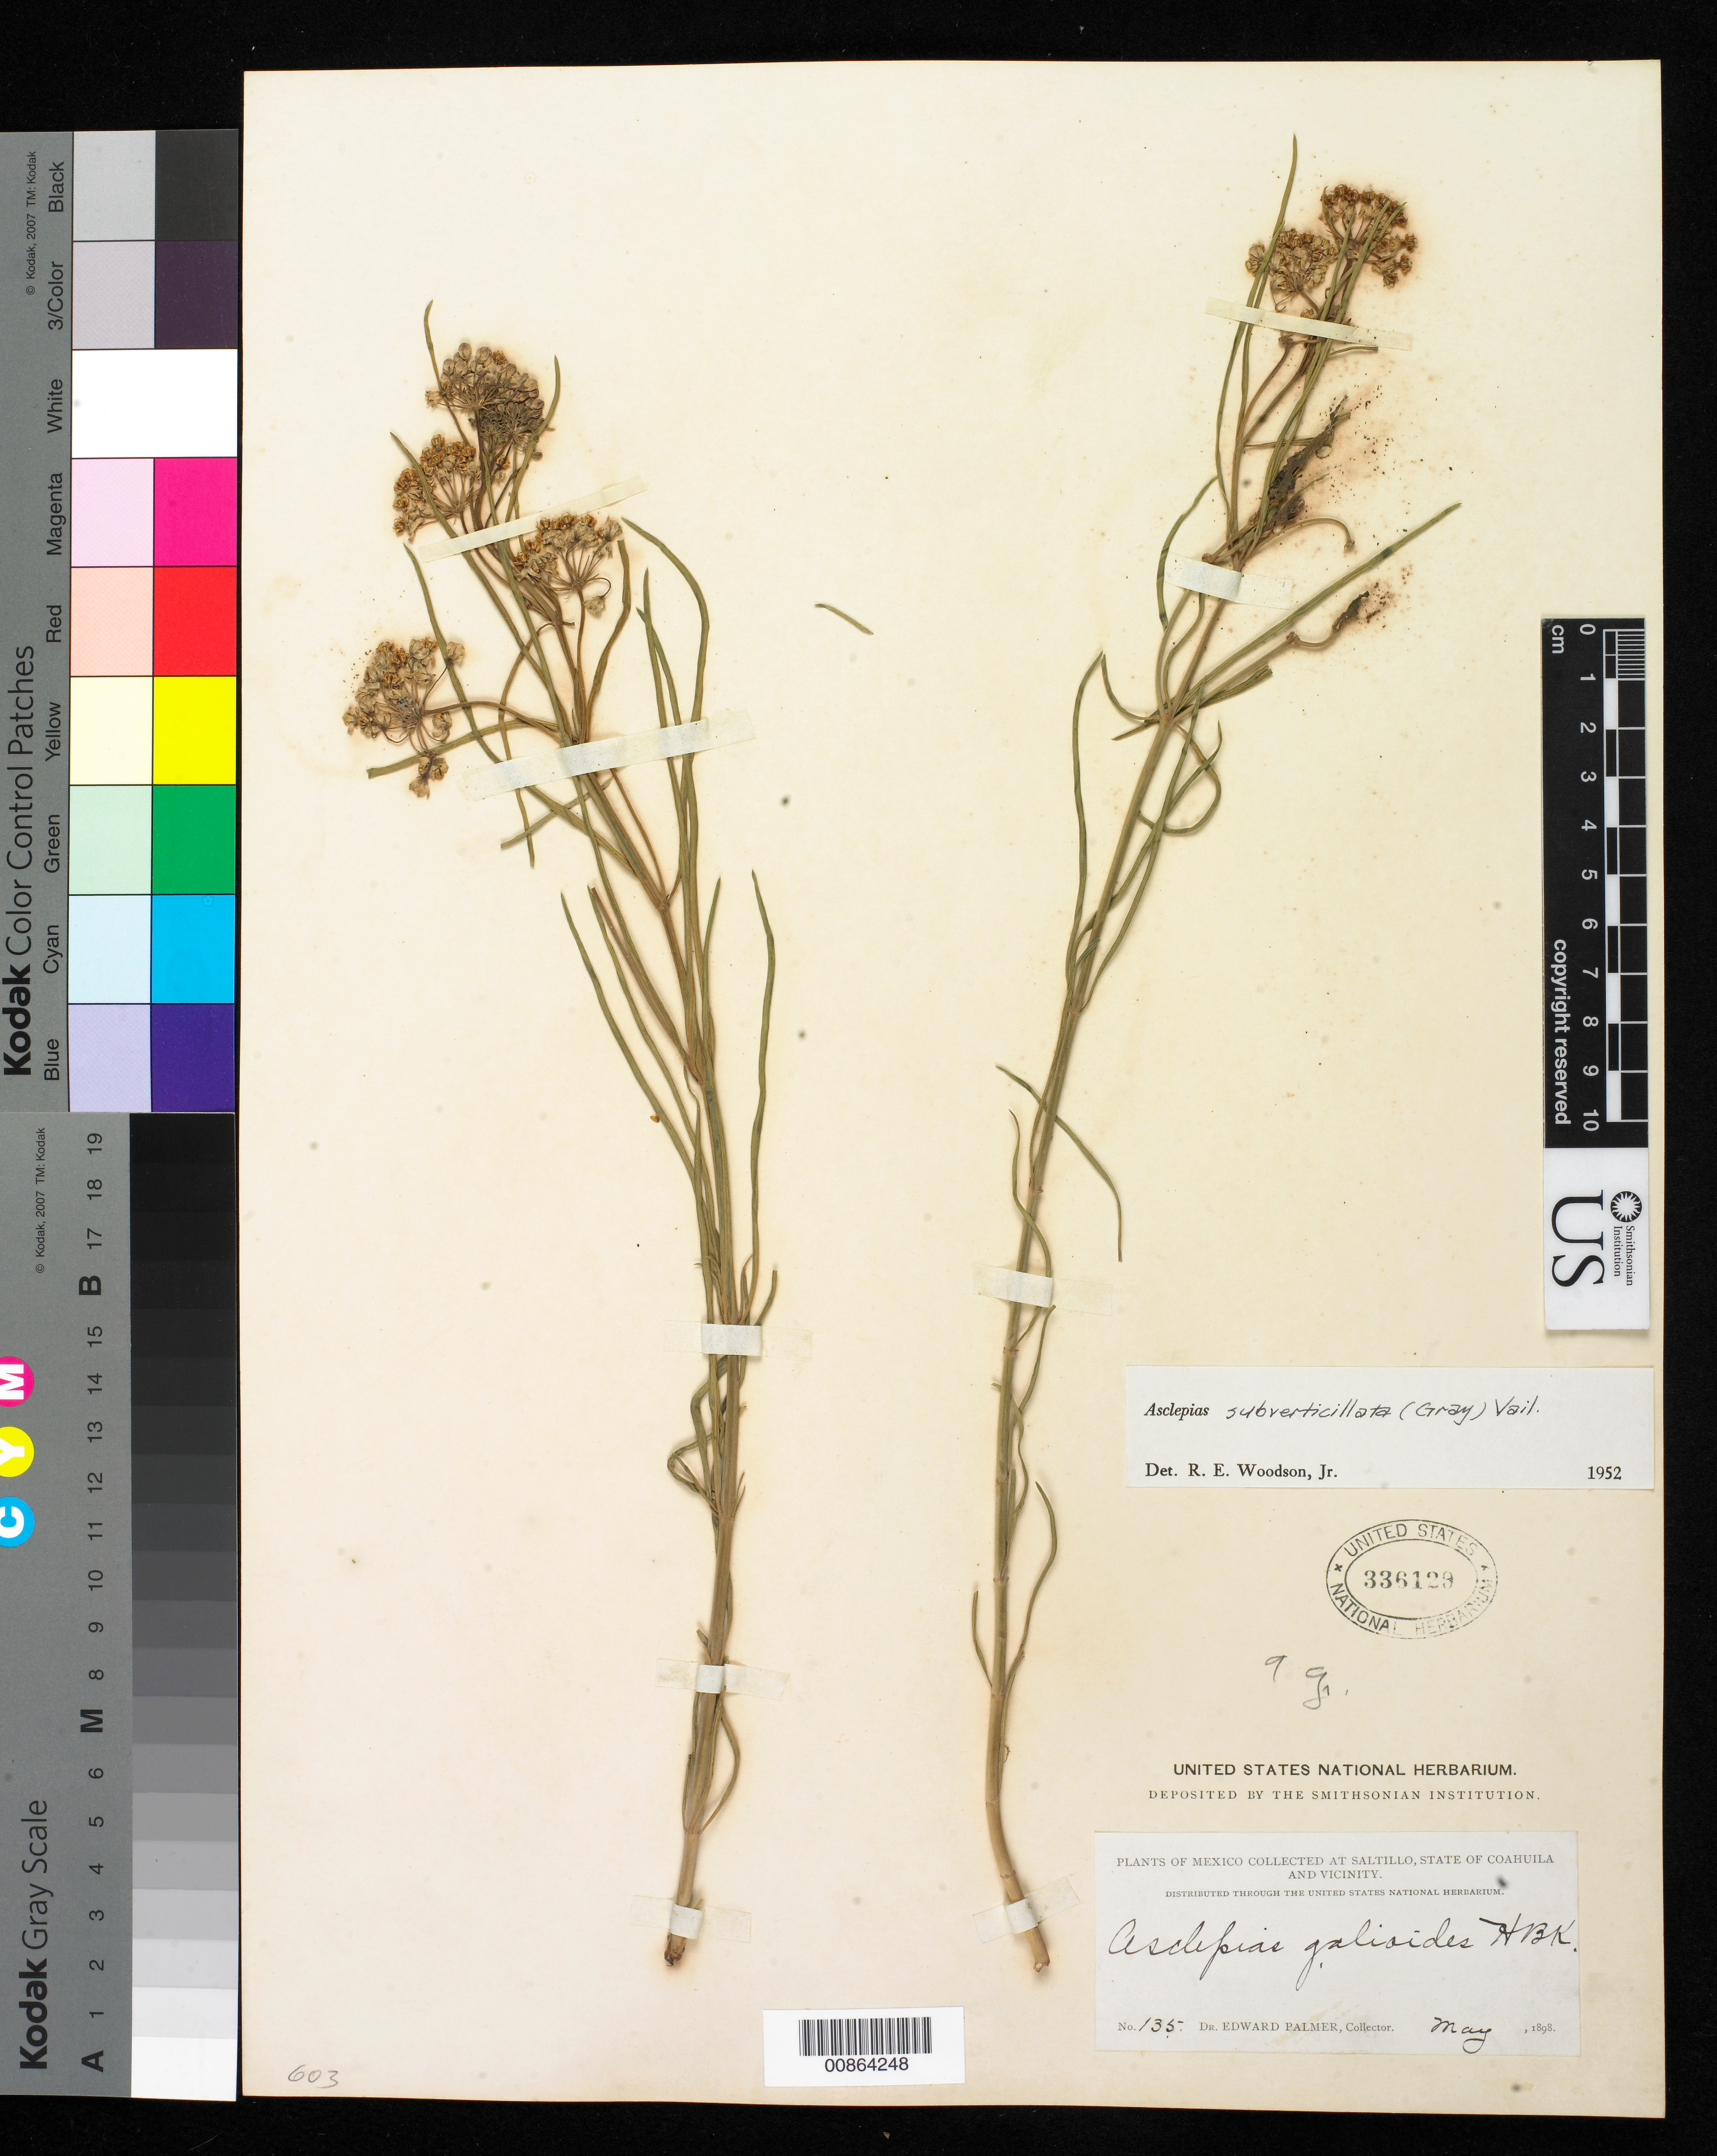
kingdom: Plantae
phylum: Tracheophyta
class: Magnoliopsida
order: Gentianales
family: Apocynaceae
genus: Asclepias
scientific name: Asclepias subverticillata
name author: (A. Gray) Vail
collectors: E. Palmer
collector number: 135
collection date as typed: May 1898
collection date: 1898-05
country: Mexico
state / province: Coahuila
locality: Saltillo, Coahuila and vicinity.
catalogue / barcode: US 336129